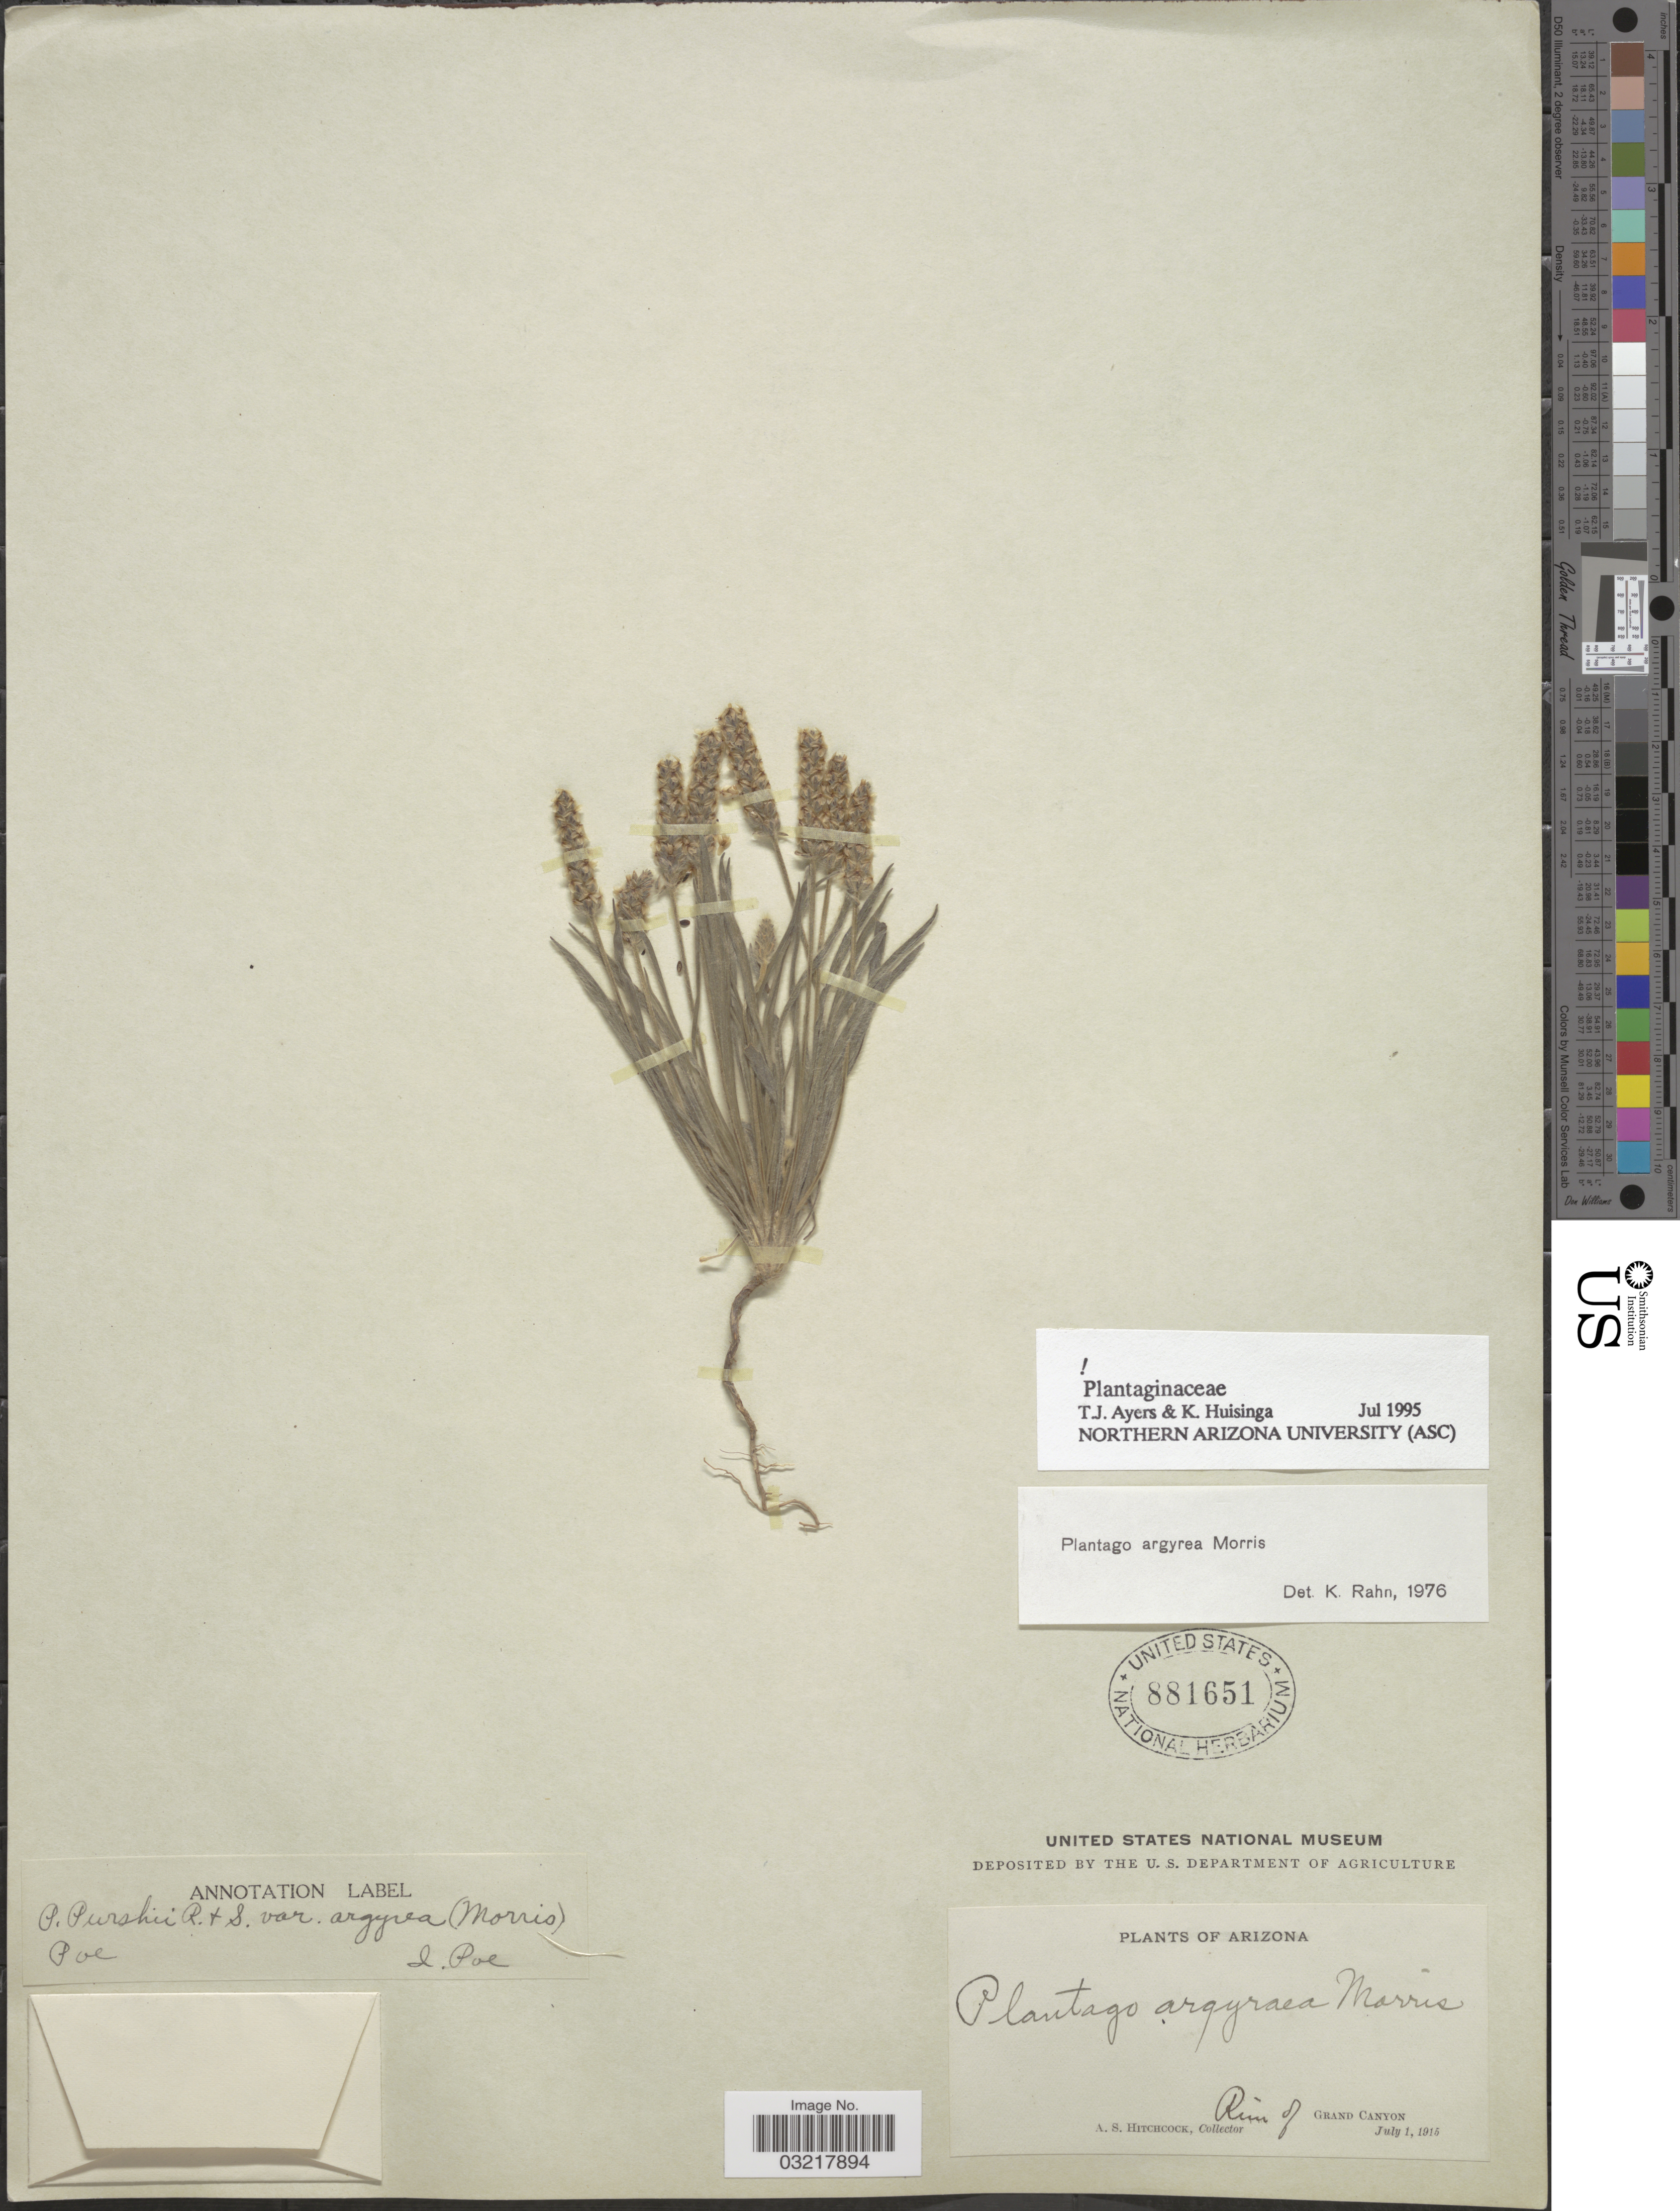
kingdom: Plantae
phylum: Tracheophyta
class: Magnoliopsida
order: Lamiales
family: Plantaginaceae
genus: Plantago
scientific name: Plantago argyrea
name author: E. Morris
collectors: A. S. Hitchcock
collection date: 1915-07-01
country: United States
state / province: Arizona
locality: Rim of Grand Canyon.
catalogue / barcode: US 881651